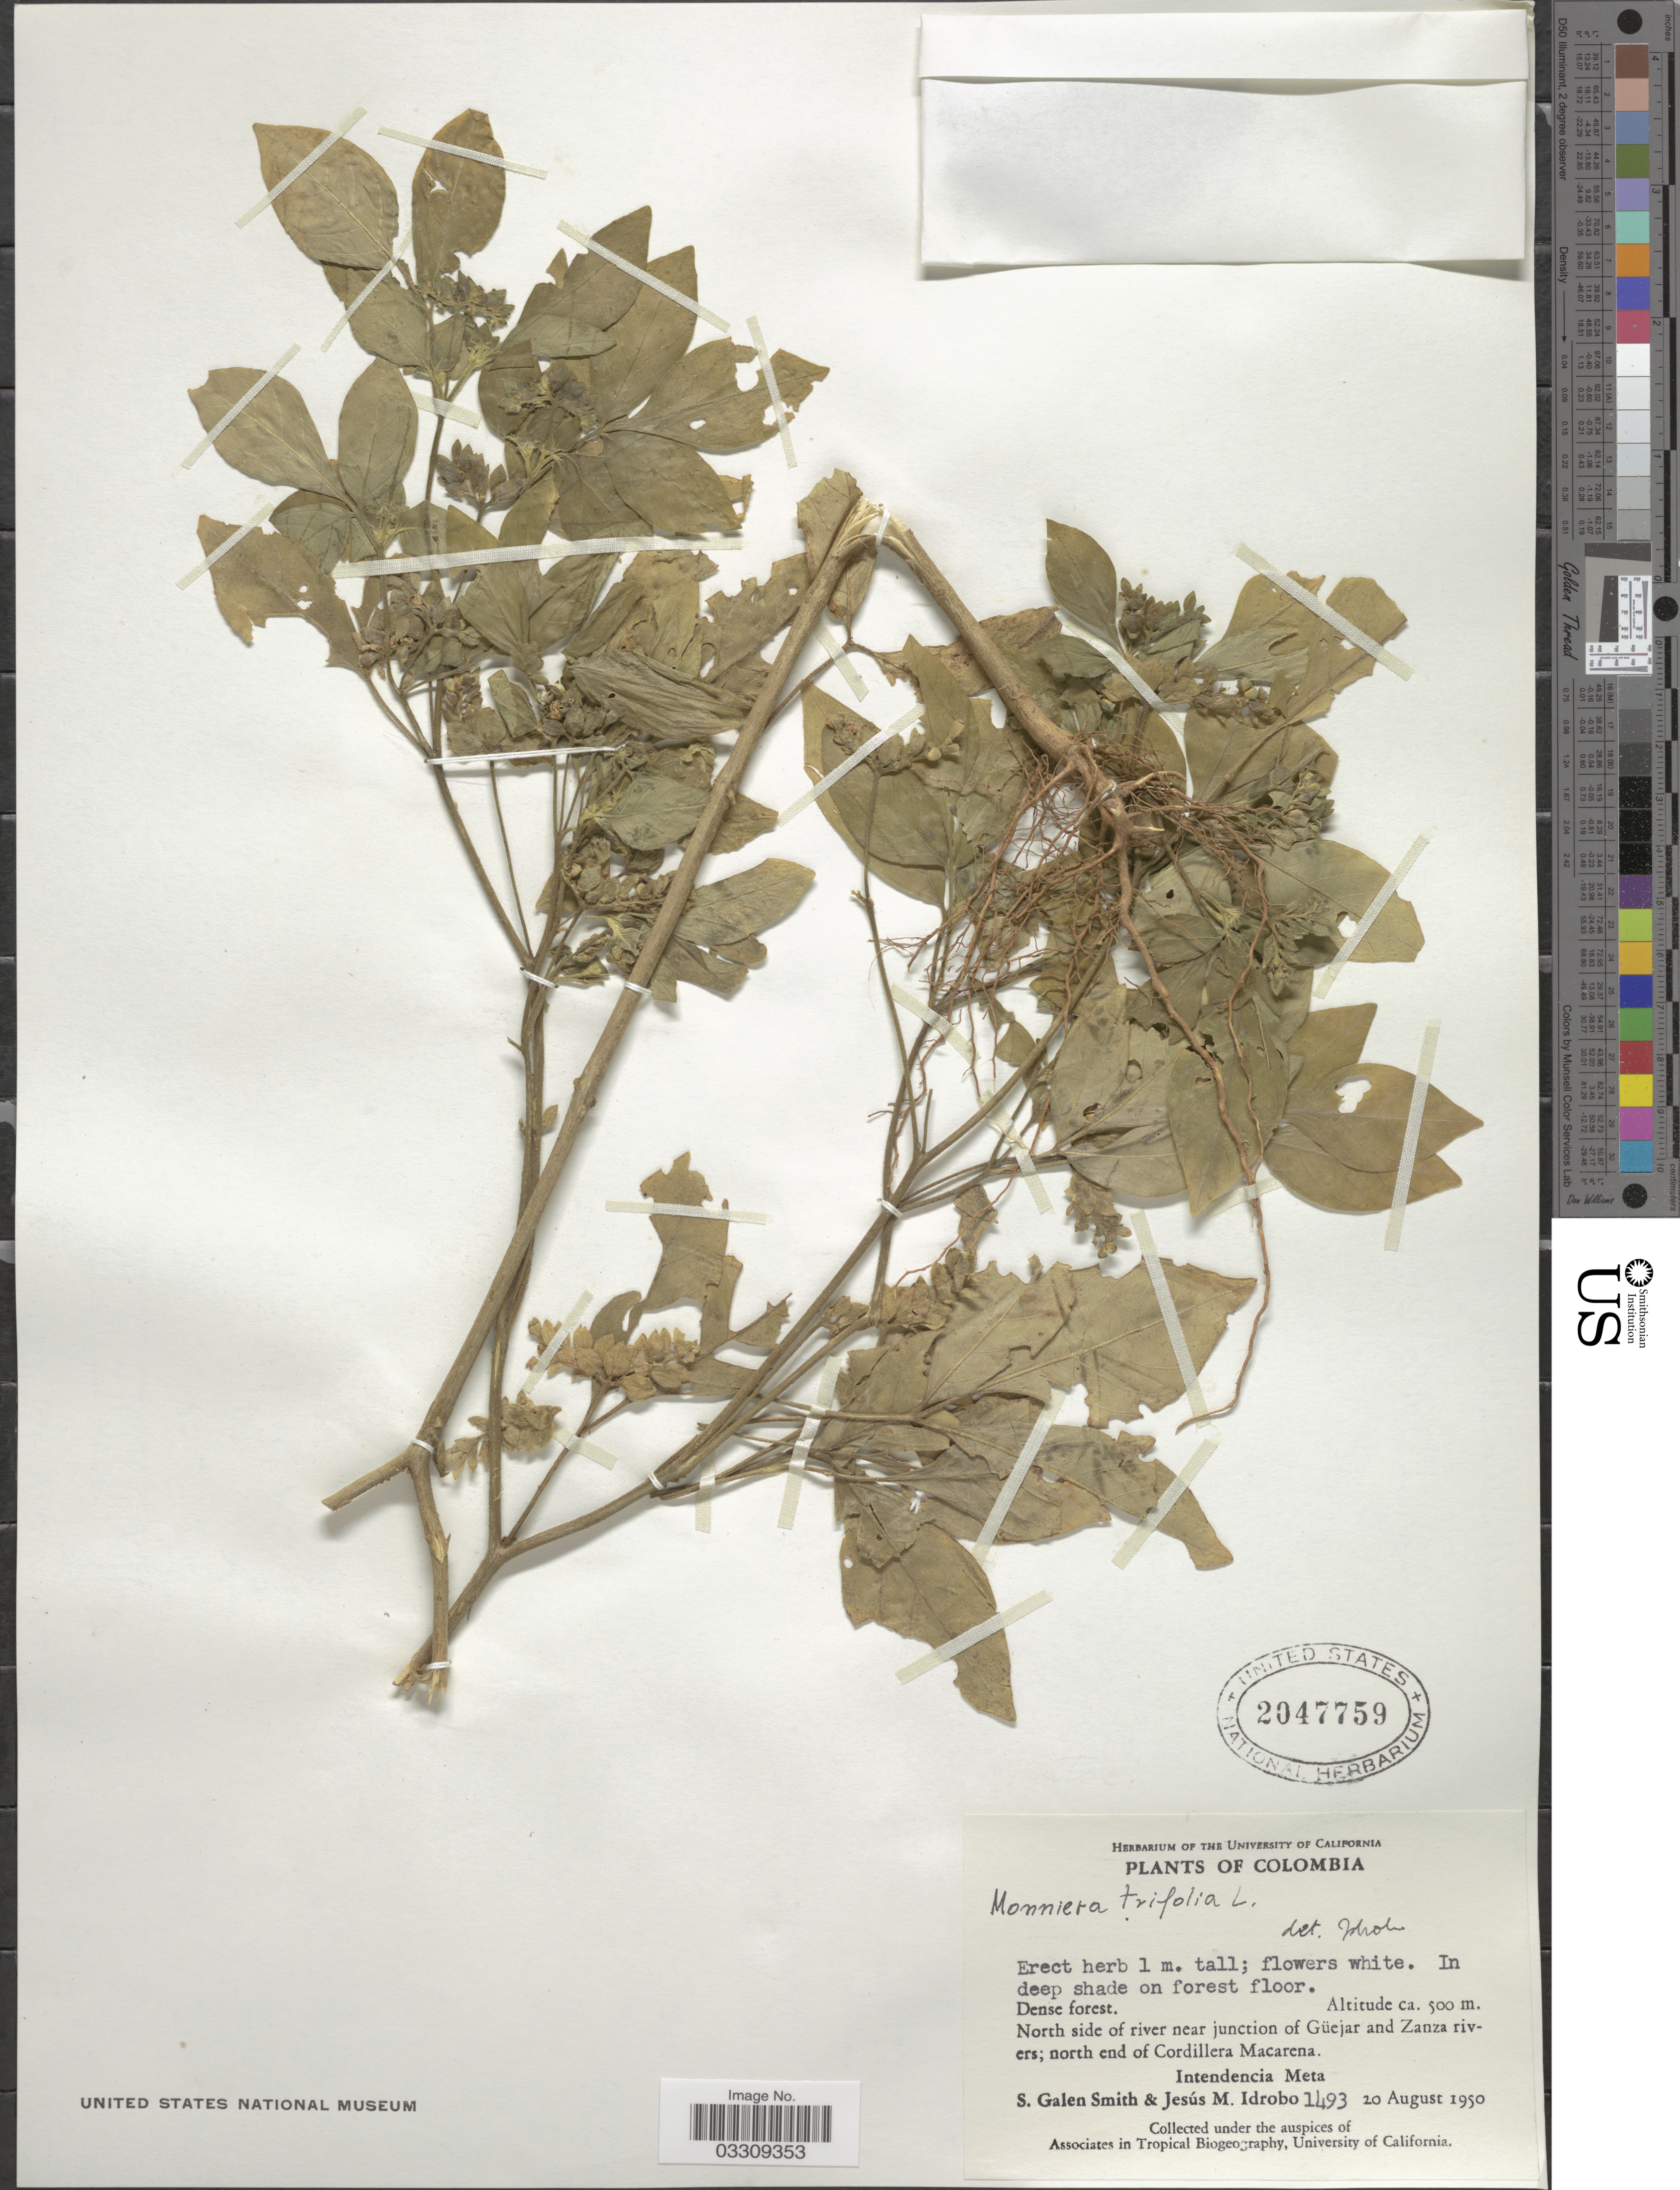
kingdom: Plantae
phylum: Tracheophyta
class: Magnoliopsida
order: Sapindales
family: Rutaceae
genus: Ertela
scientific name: Ertela trifolia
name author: (L.) Kuntze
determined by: Strong, Mark T., (BOT), Smithsonian Institution - National Museum of Natural History (UNITED STATES)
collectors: S. G. Smith & J. M. Idrobo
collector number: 1493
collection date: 1950-08-20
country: Colombia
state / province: Meta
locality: North side of river near junction of Güejar and Zanza rivers; north end of Cordillera Macarena. Intendencia Meta.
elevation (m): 500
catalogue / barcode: US 2047759